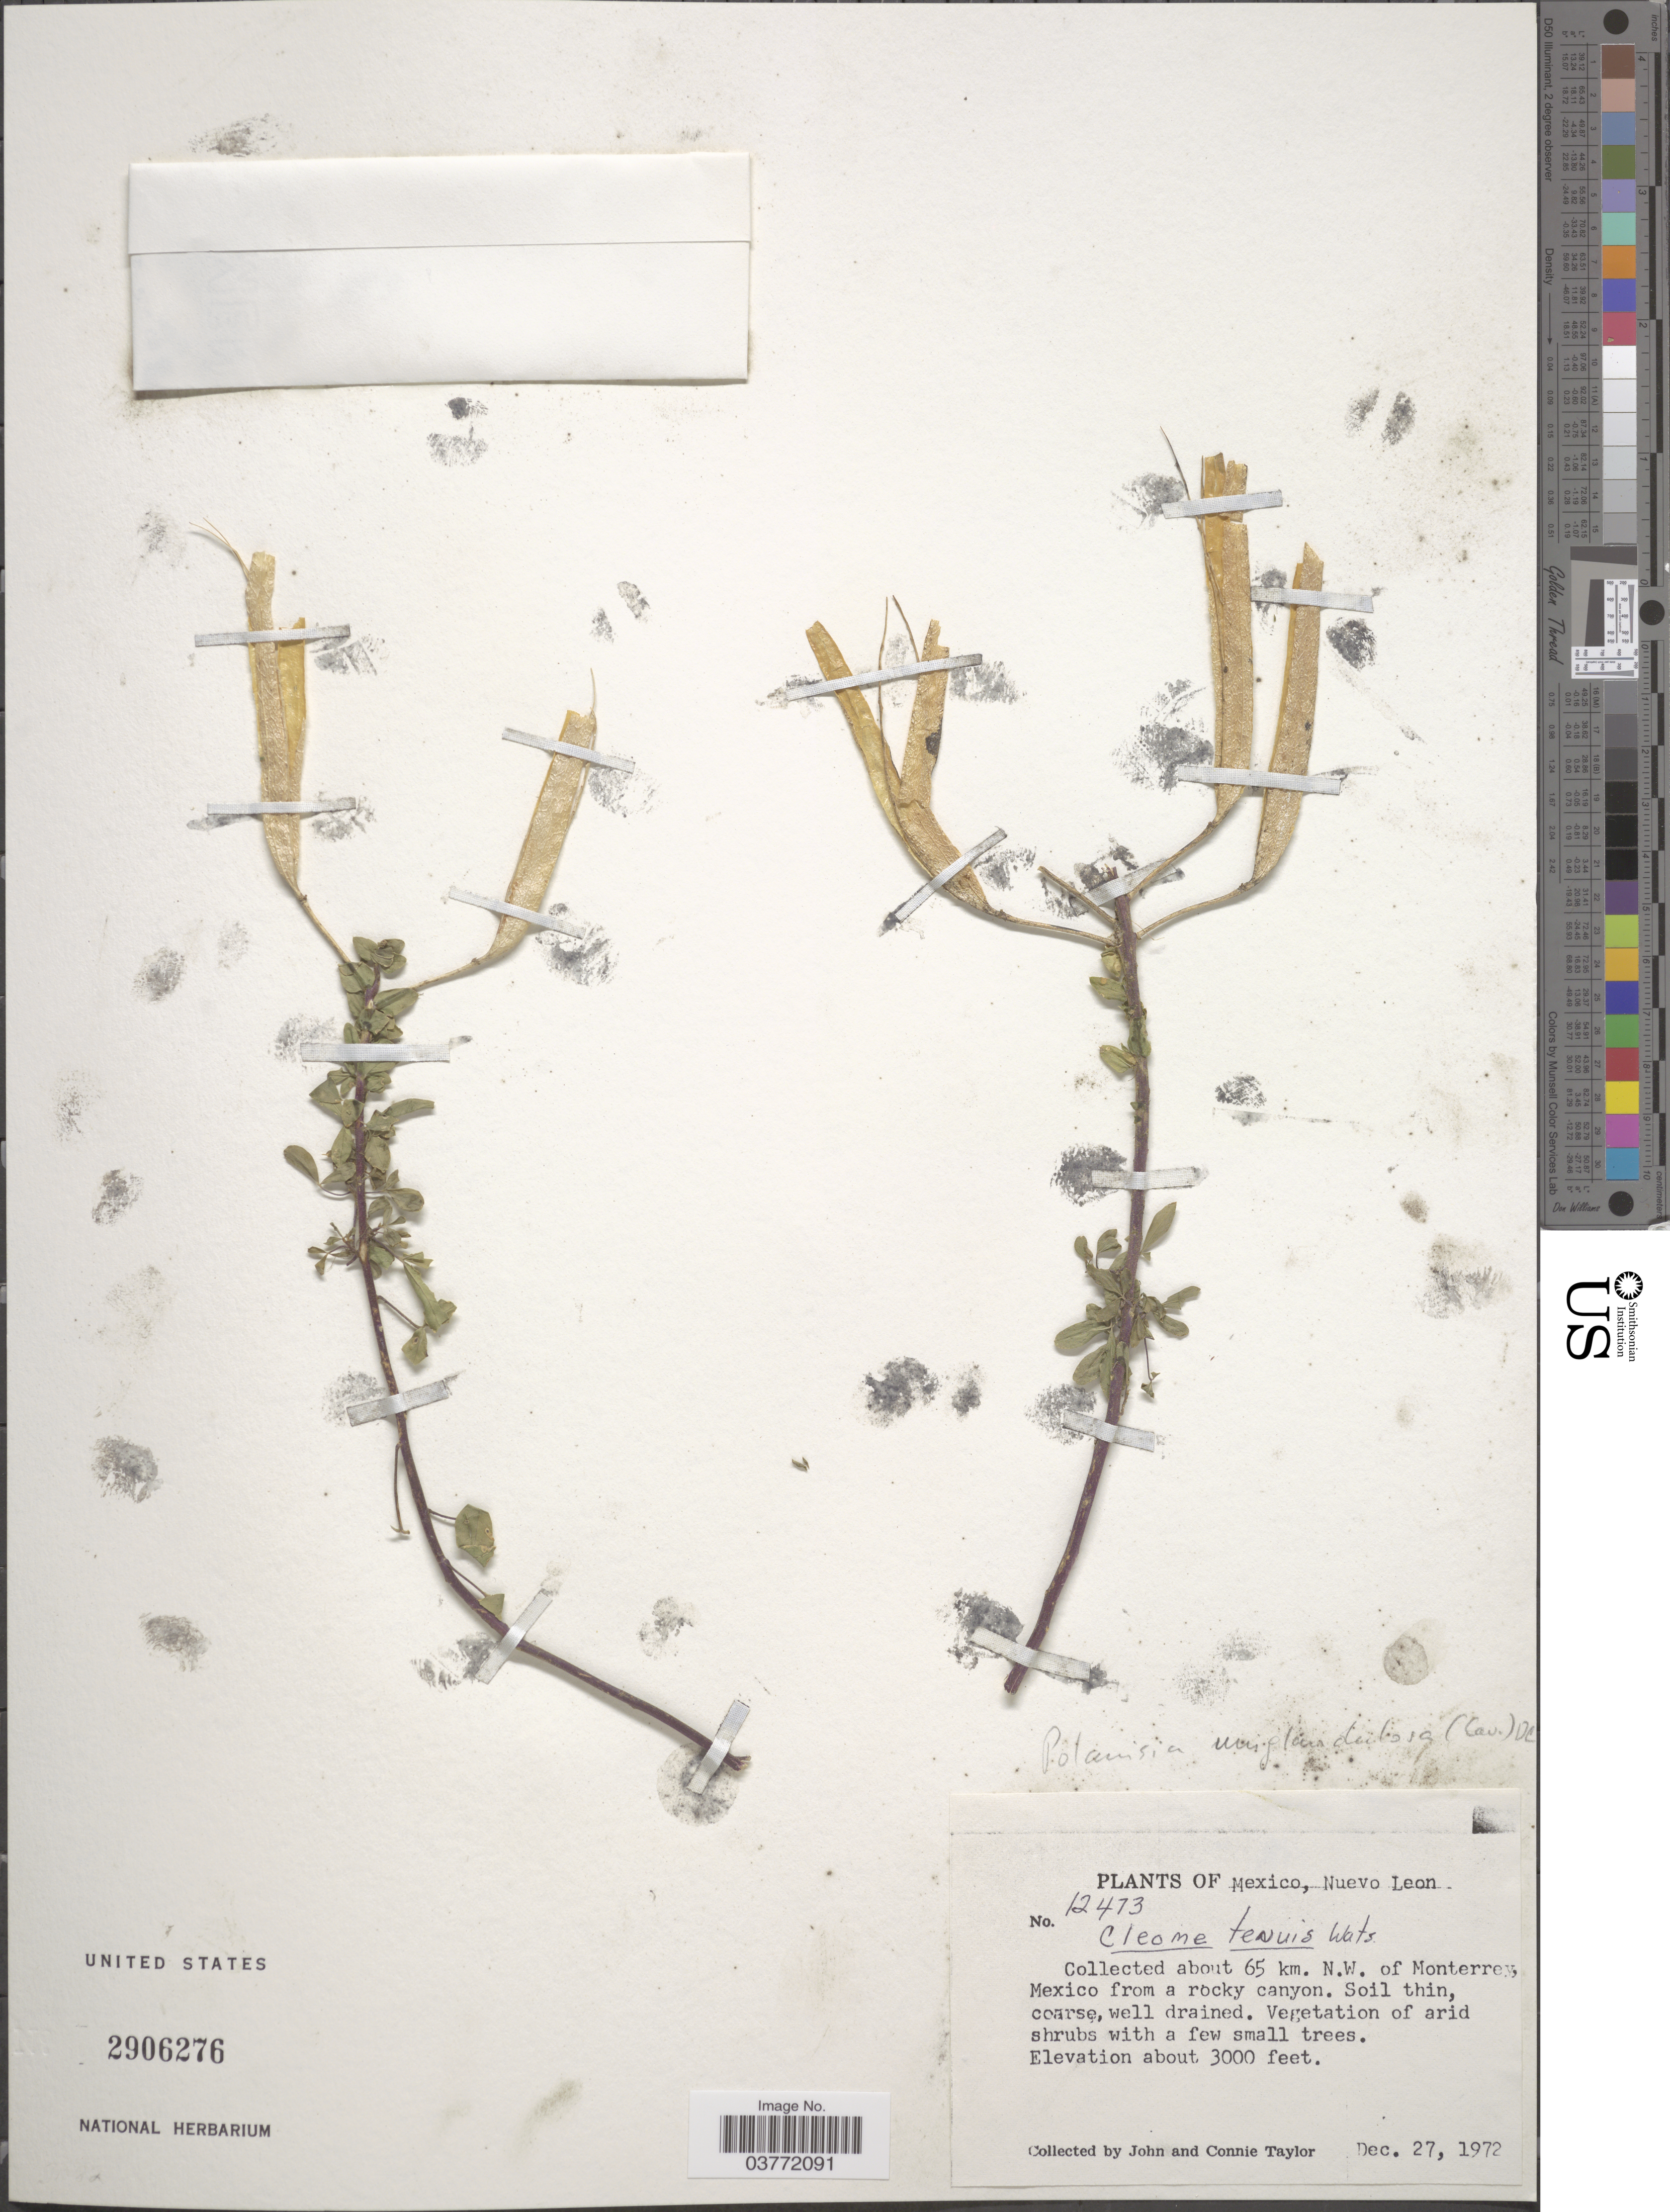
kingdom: Plantae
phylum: Tracheophyta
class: Magnoliopsida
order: Brassicales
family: Cleomaceae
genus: Polanisia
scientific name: Polanisia uniglandulosa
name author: (Cav.) DC.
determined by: Strong, Mark T., (BOT), Smithsonian Institution - National Museum of Natural History (UNITED STATES)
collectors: J. Taylor & C. Taylor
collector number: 12473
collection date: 1972-12-27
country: Mexico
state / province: Nuevo León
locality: About 65 km. N.W. of Monterrey, Mexico from a rocky canyon.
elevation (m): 914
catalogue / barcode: US 2906276